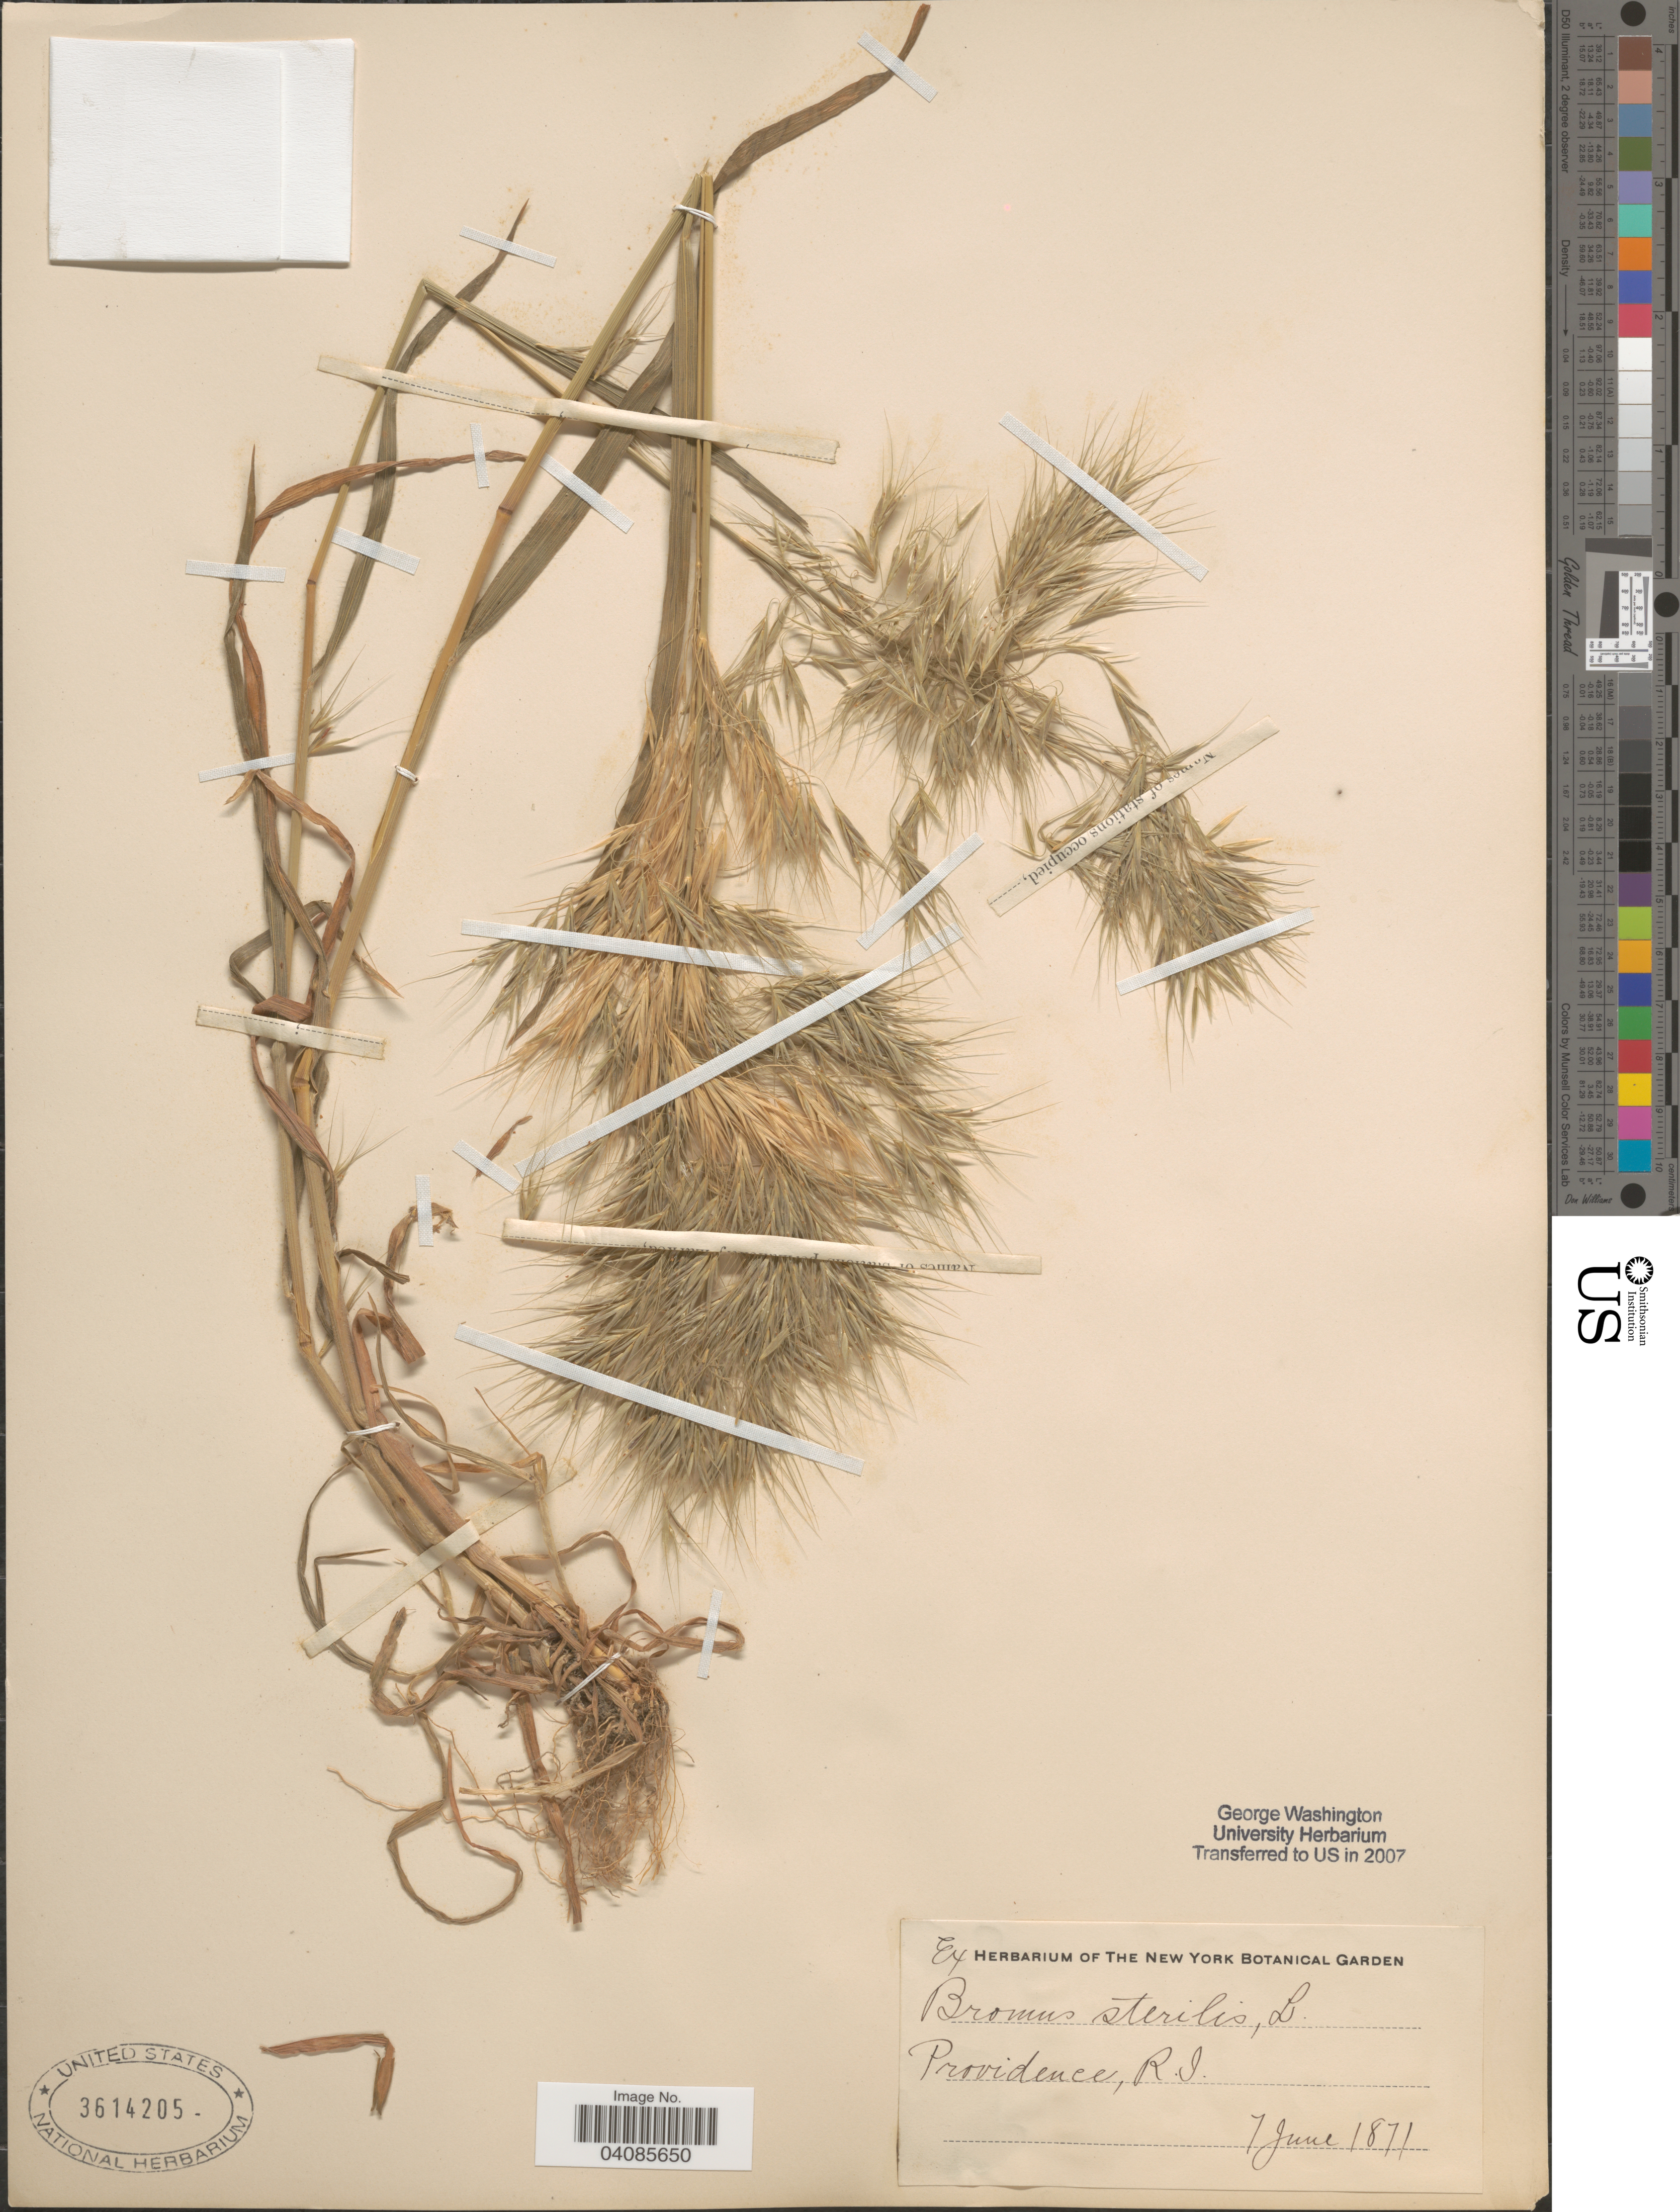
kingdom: Plantae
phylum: Tracheophyta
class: Liliopsida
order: Poales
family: Poaceae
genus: Bromus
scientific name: Bromus sterilis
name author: L.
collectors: Ex Herb. New York Botanical Garden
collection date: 1871-06-07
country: United States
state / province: Rhode Island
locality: Providence.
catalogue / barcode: US 3614205